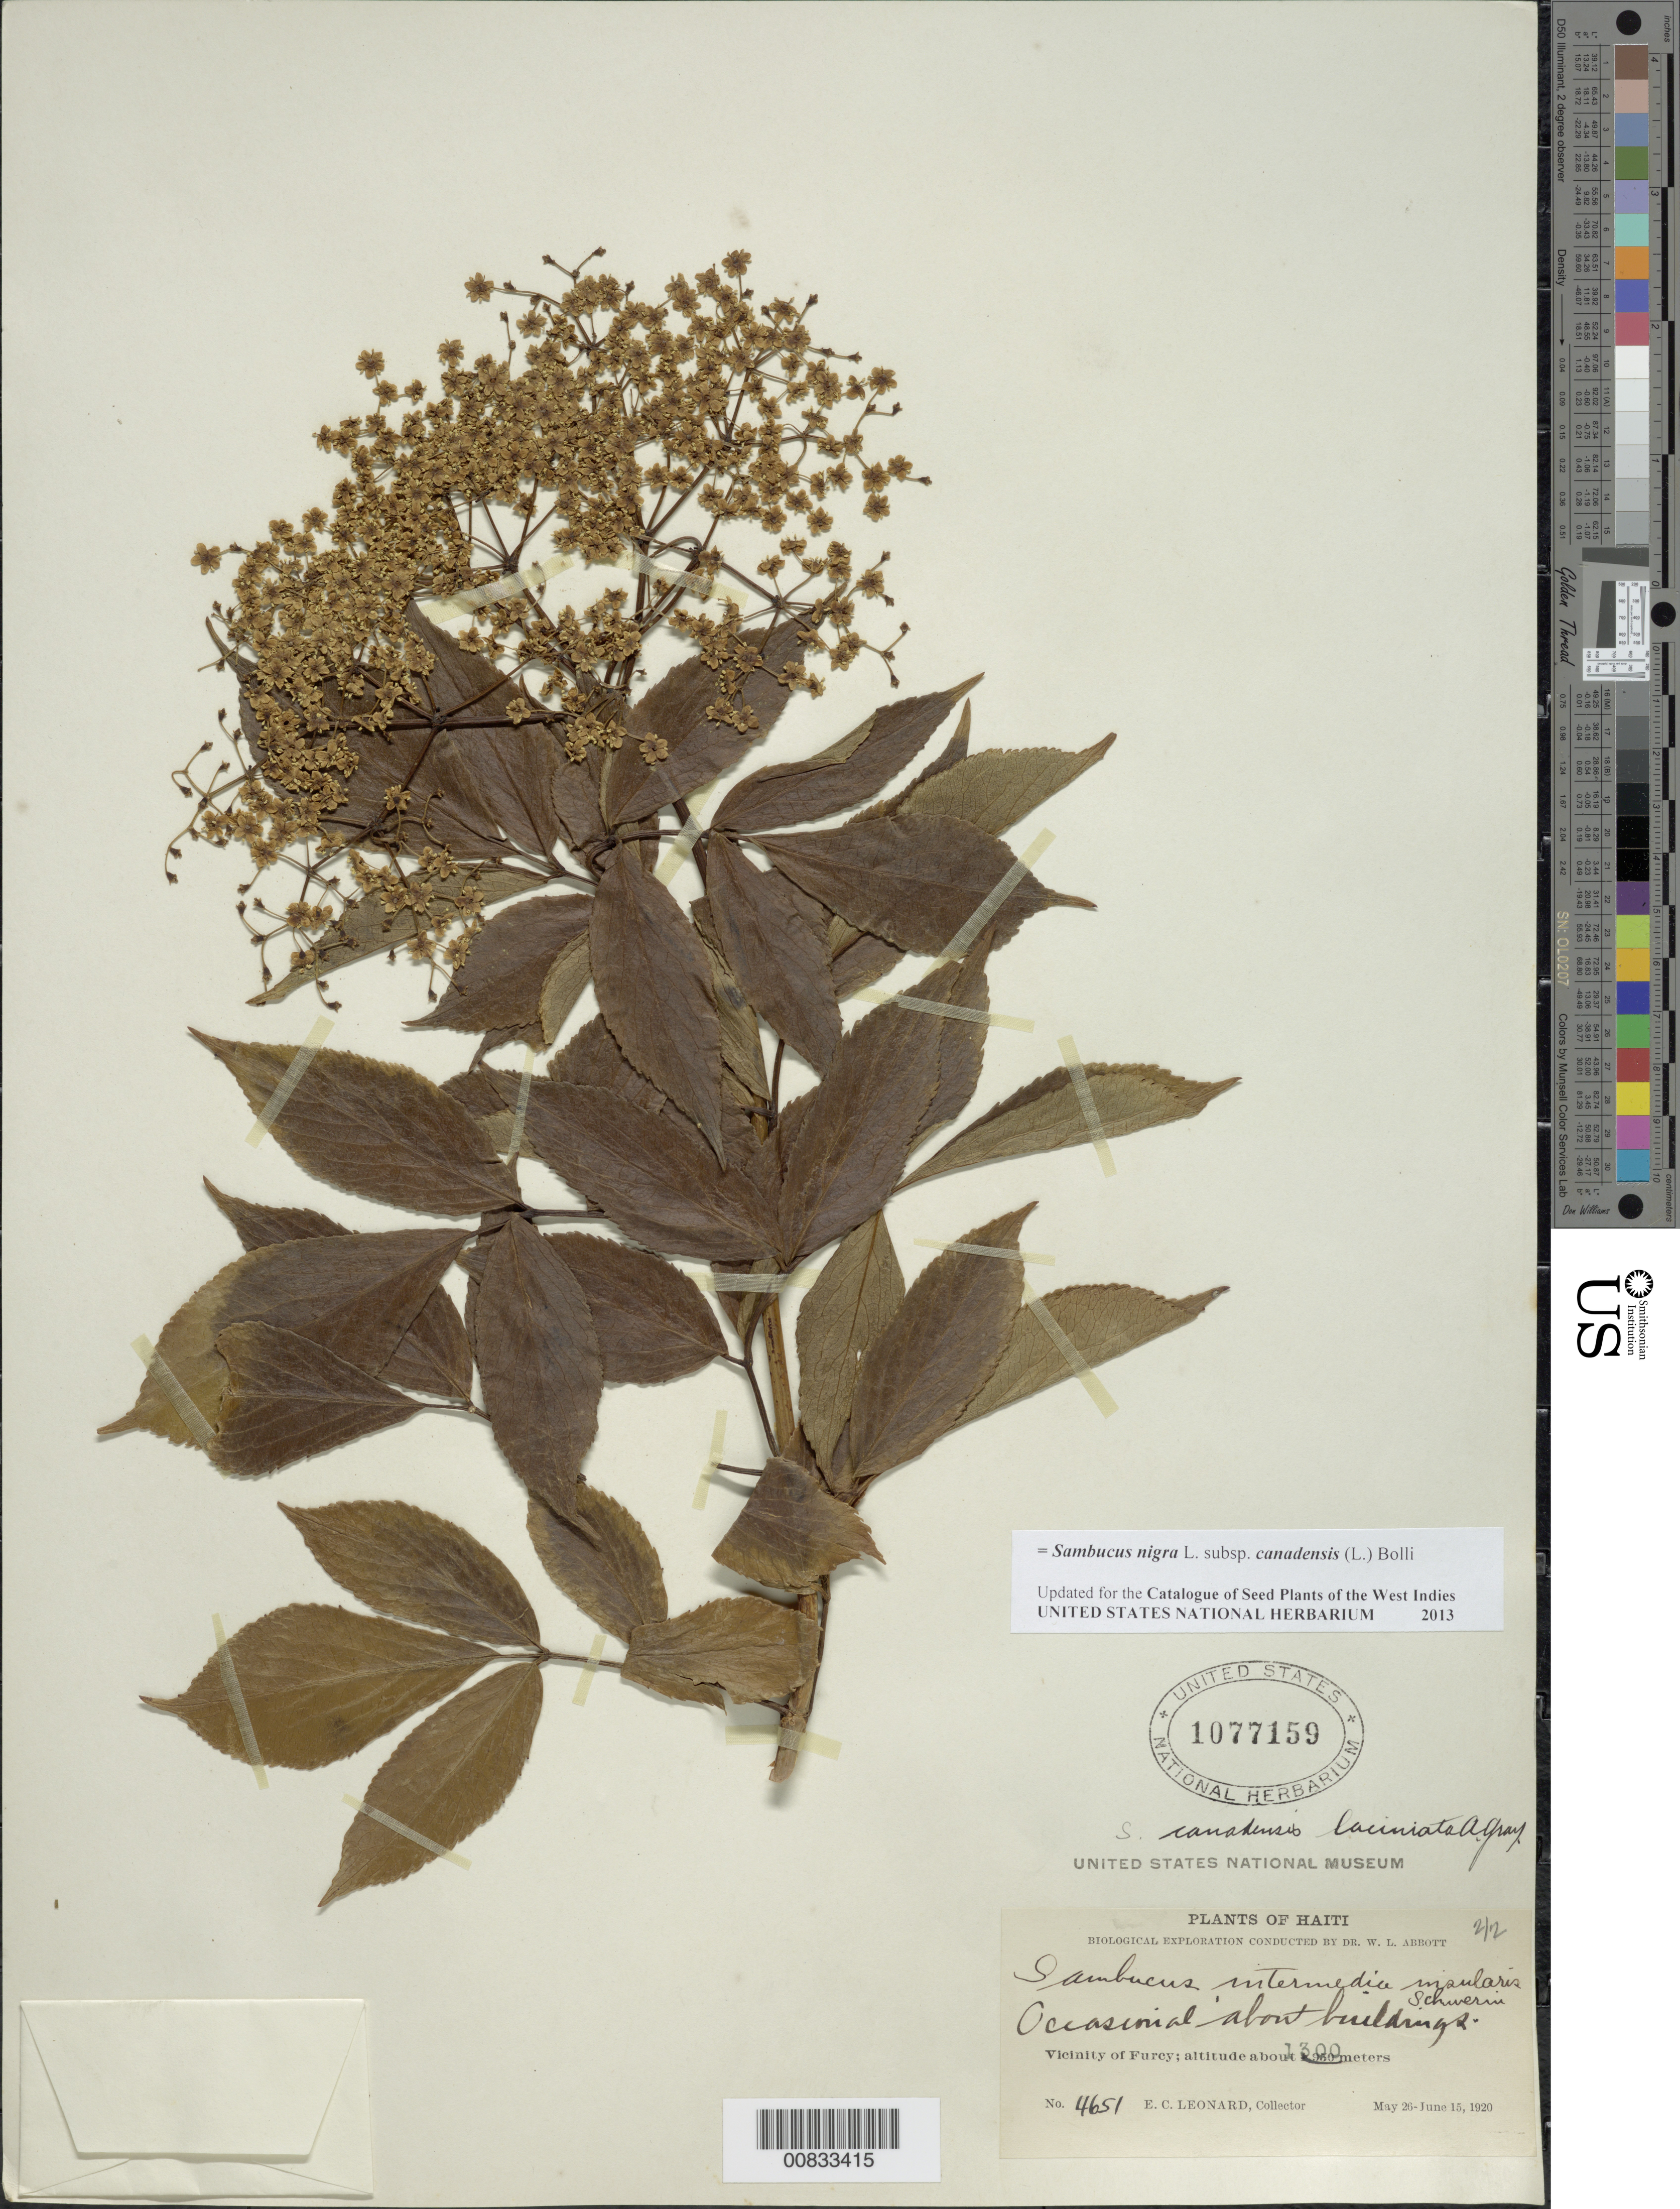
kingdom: Plantae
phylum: Tracheophyta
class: Magnoliopsida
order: Dipsacales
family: Viburnaceae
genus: Sambucus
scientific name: Sambucus nigra subsp. canadensis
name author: (L.) Bolli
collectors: E. C. Leonard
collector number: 4651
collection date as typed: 26 May 1920 to 15 Jun 1920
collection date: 1920-05-26/1920-06-15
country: Haiti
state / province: Ouest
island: Hispaniola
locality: Vicinity of Furcy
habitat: Occasional about buildings.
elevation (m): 1300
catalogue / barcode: US 1077159